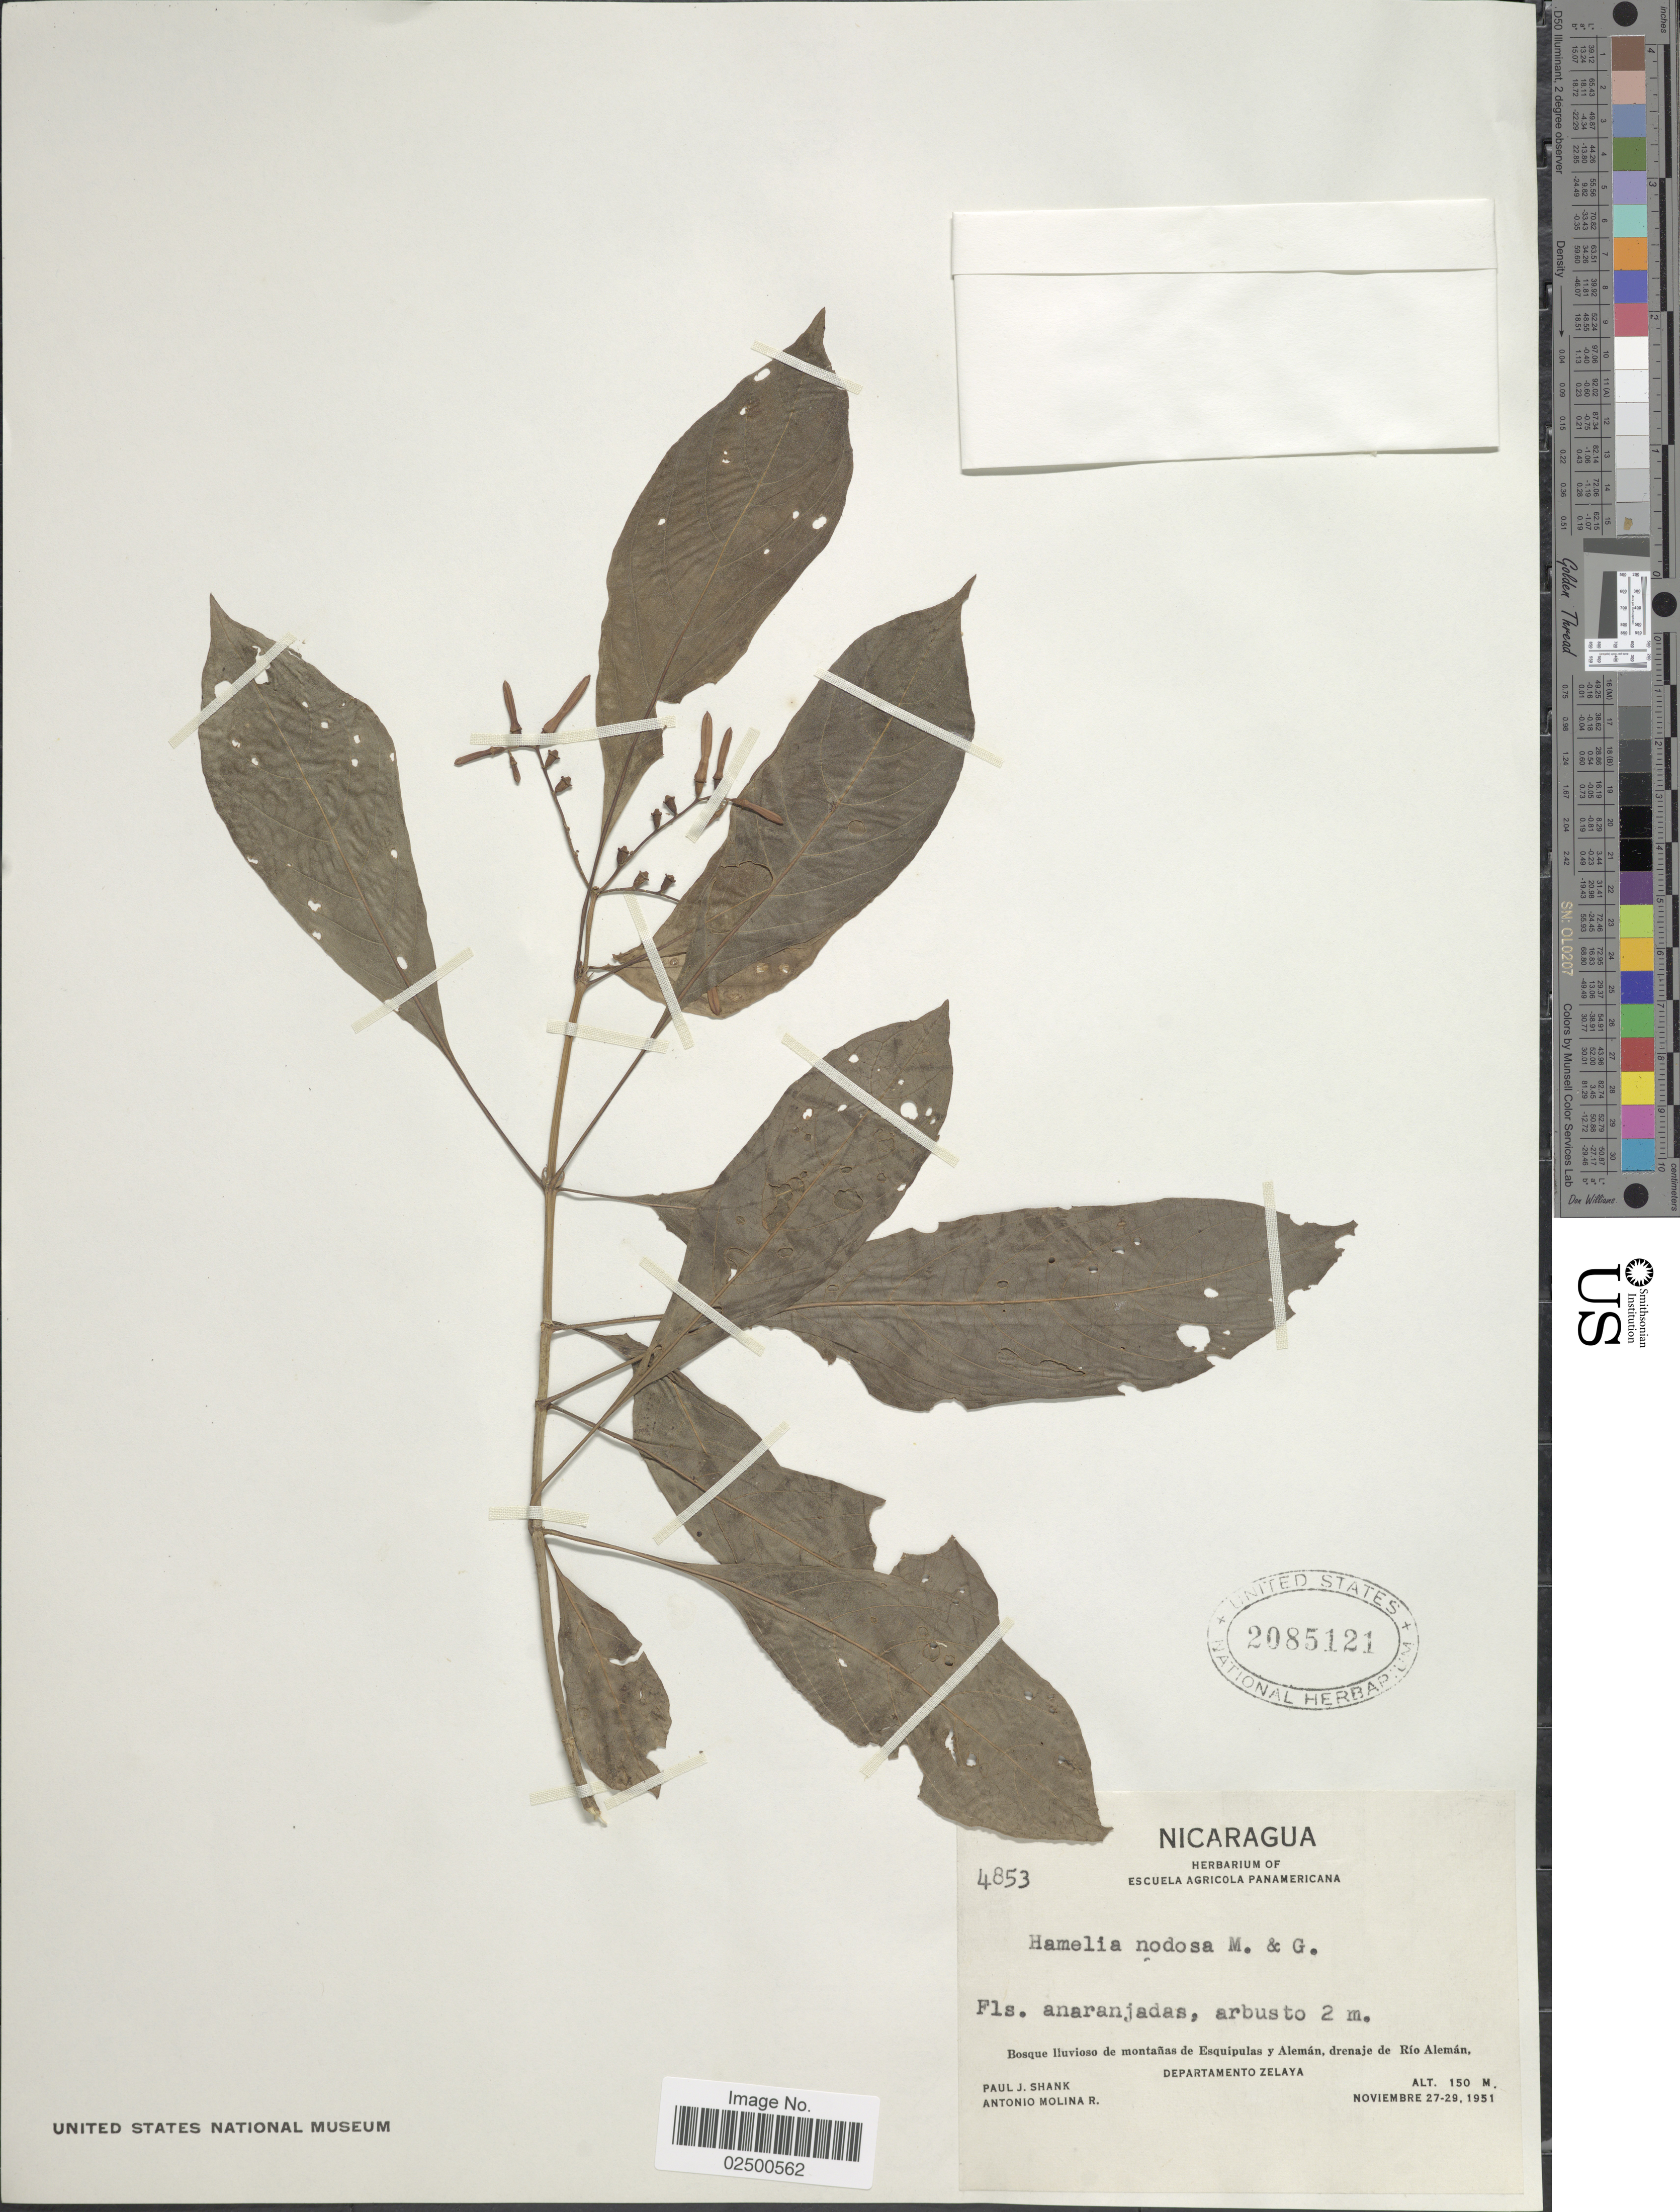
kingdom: Plantae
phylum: Tracheophyta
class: Magnoliopsida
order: Gentianales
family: Rubiaceae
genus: Hamelia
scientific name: Hamelia nodosa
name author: M. Martens & Galeotti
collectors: P. J. Shank & A. Molina R.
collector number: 4853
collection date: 1951-11-27/1951-11-29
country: Nicaragua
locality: Bosque Iluvioso de montanas de Esquipulas y Aleman, drenaje de Rio Aleman.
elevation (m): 150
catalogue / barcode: US 2085121